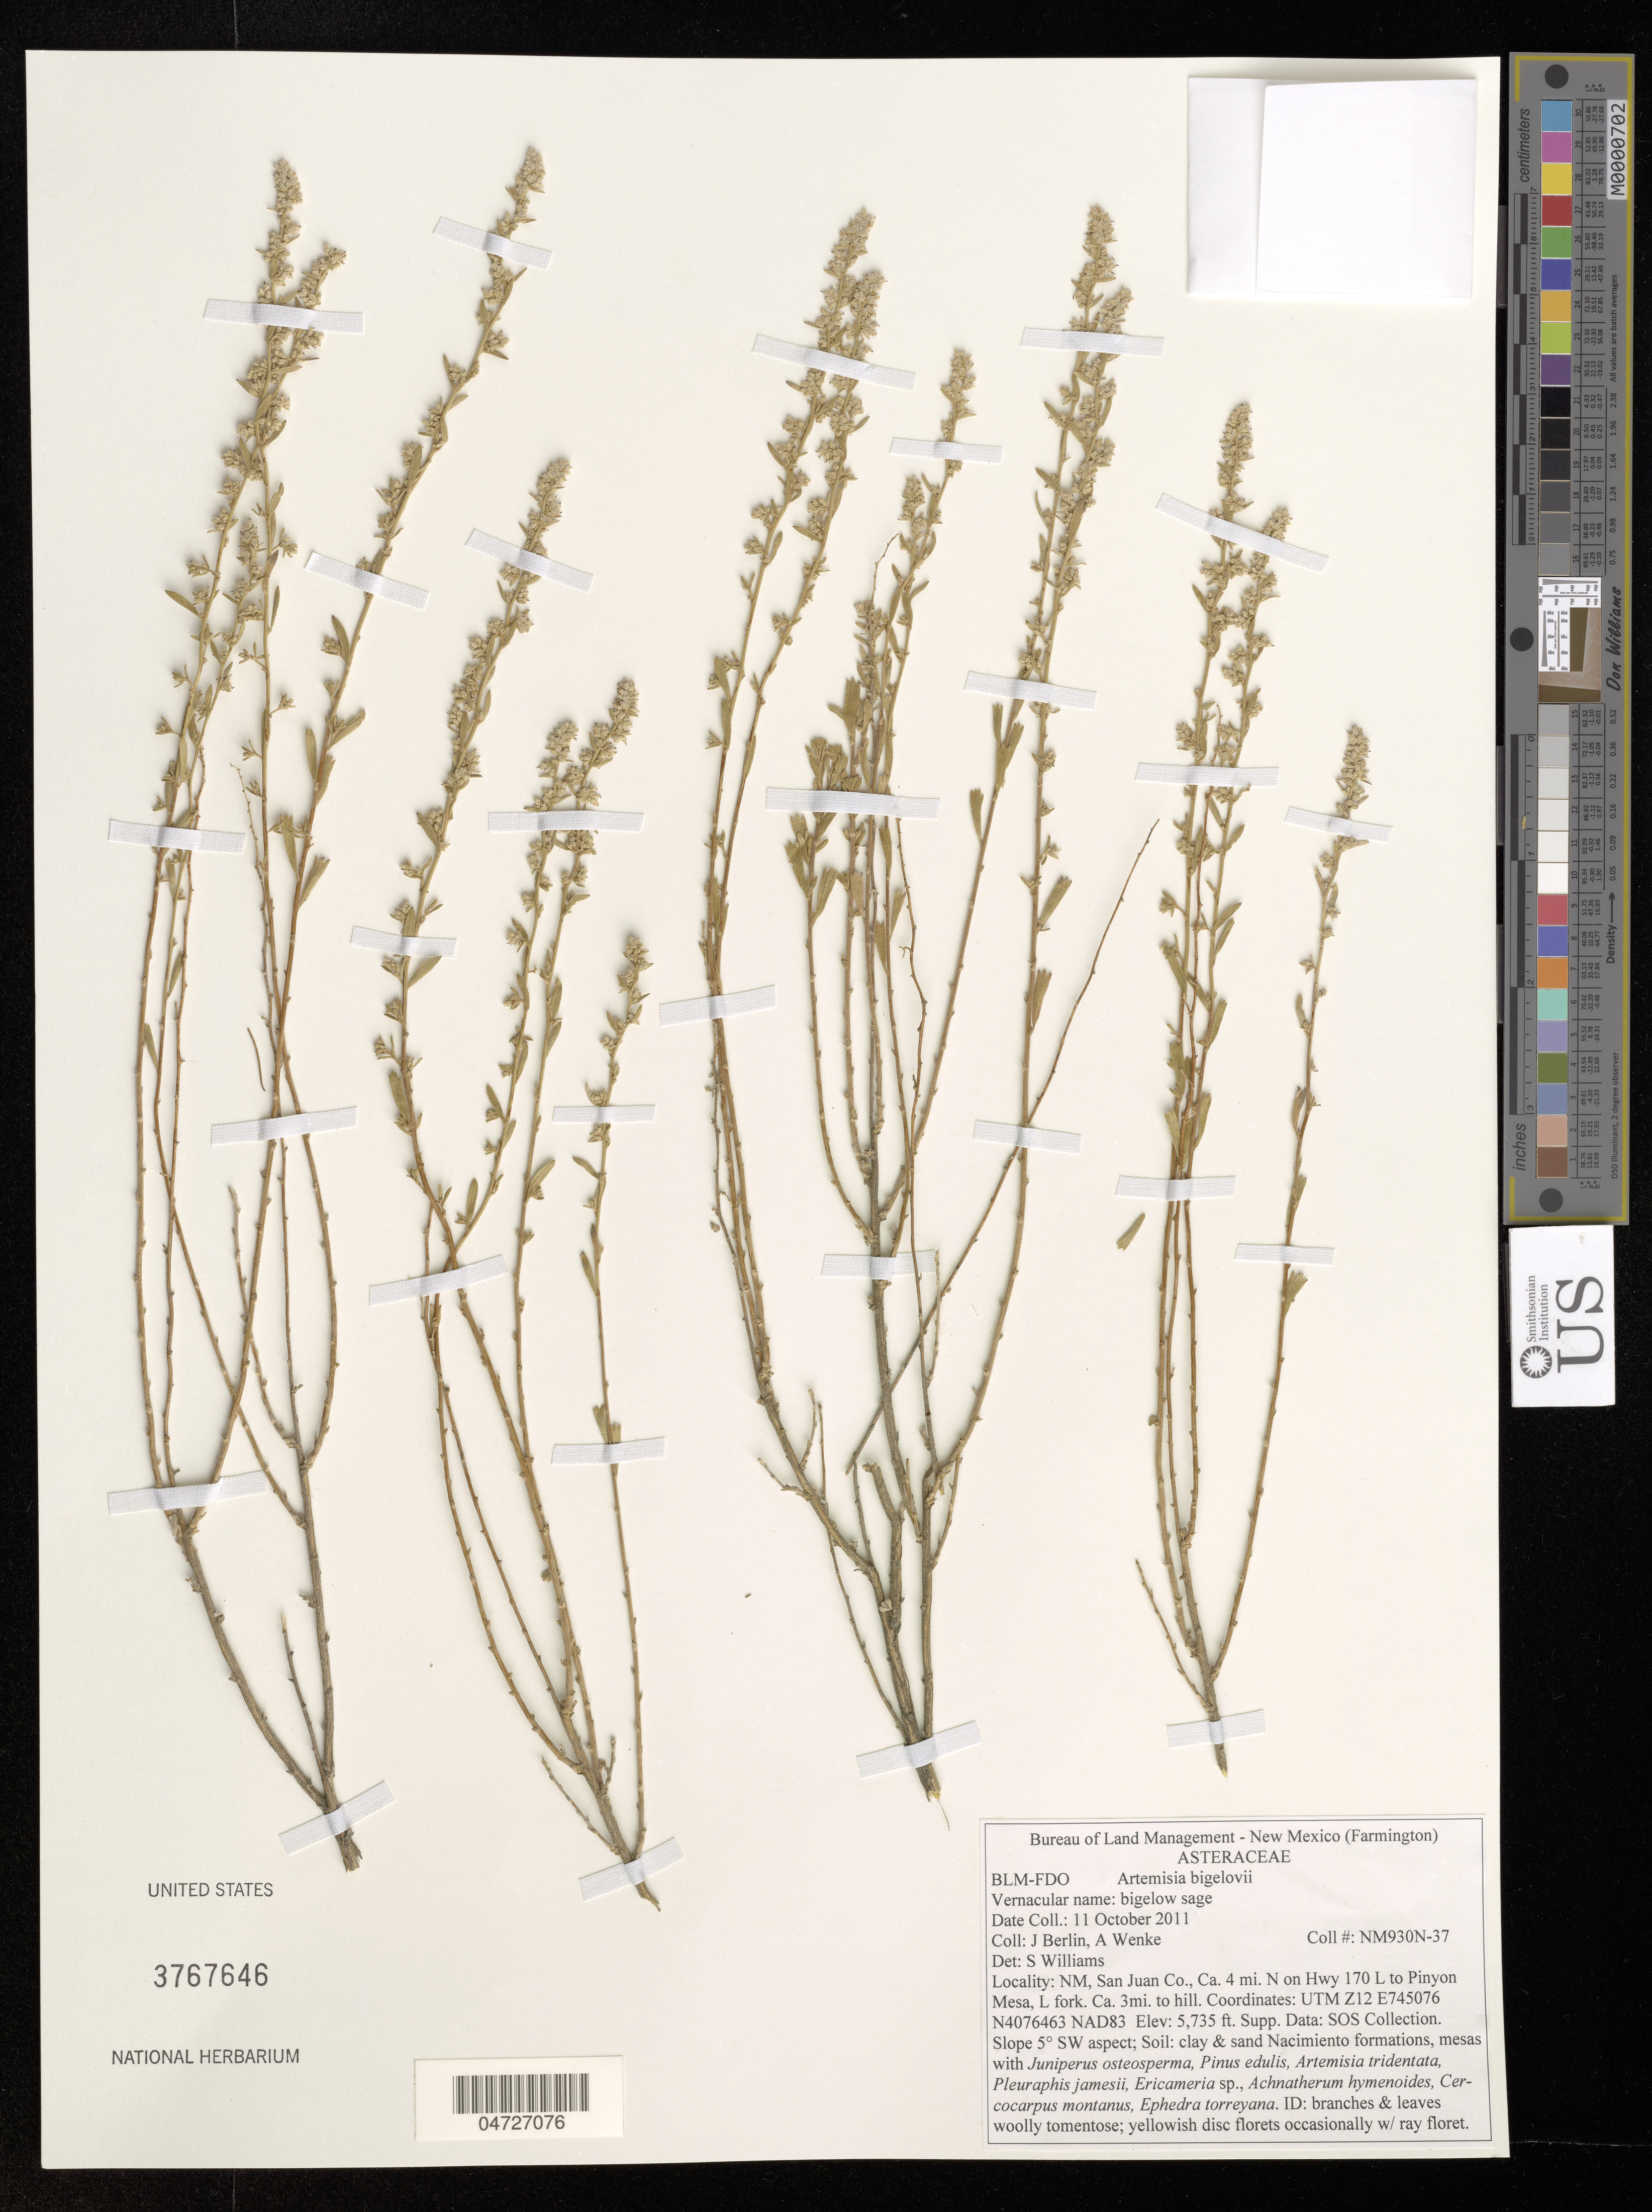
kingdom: Plantae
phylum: Tracheophyta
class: Magnoliopsida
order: Asterales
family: Asteraceae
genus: Artemisia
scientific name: Artemisia bigelovii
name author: A. Gray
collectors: J. Berlin & A. Wenke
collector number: NM930N-37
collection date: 2011-10-11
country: United States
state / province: New Mexico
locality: (Farmington). San Juan Co., Ca. 4 mi. N on Hwy 170 L to Pinyon Mesa, L fork. Ca. 3mi. to hill.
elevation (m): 1748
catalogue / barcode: US 3767646